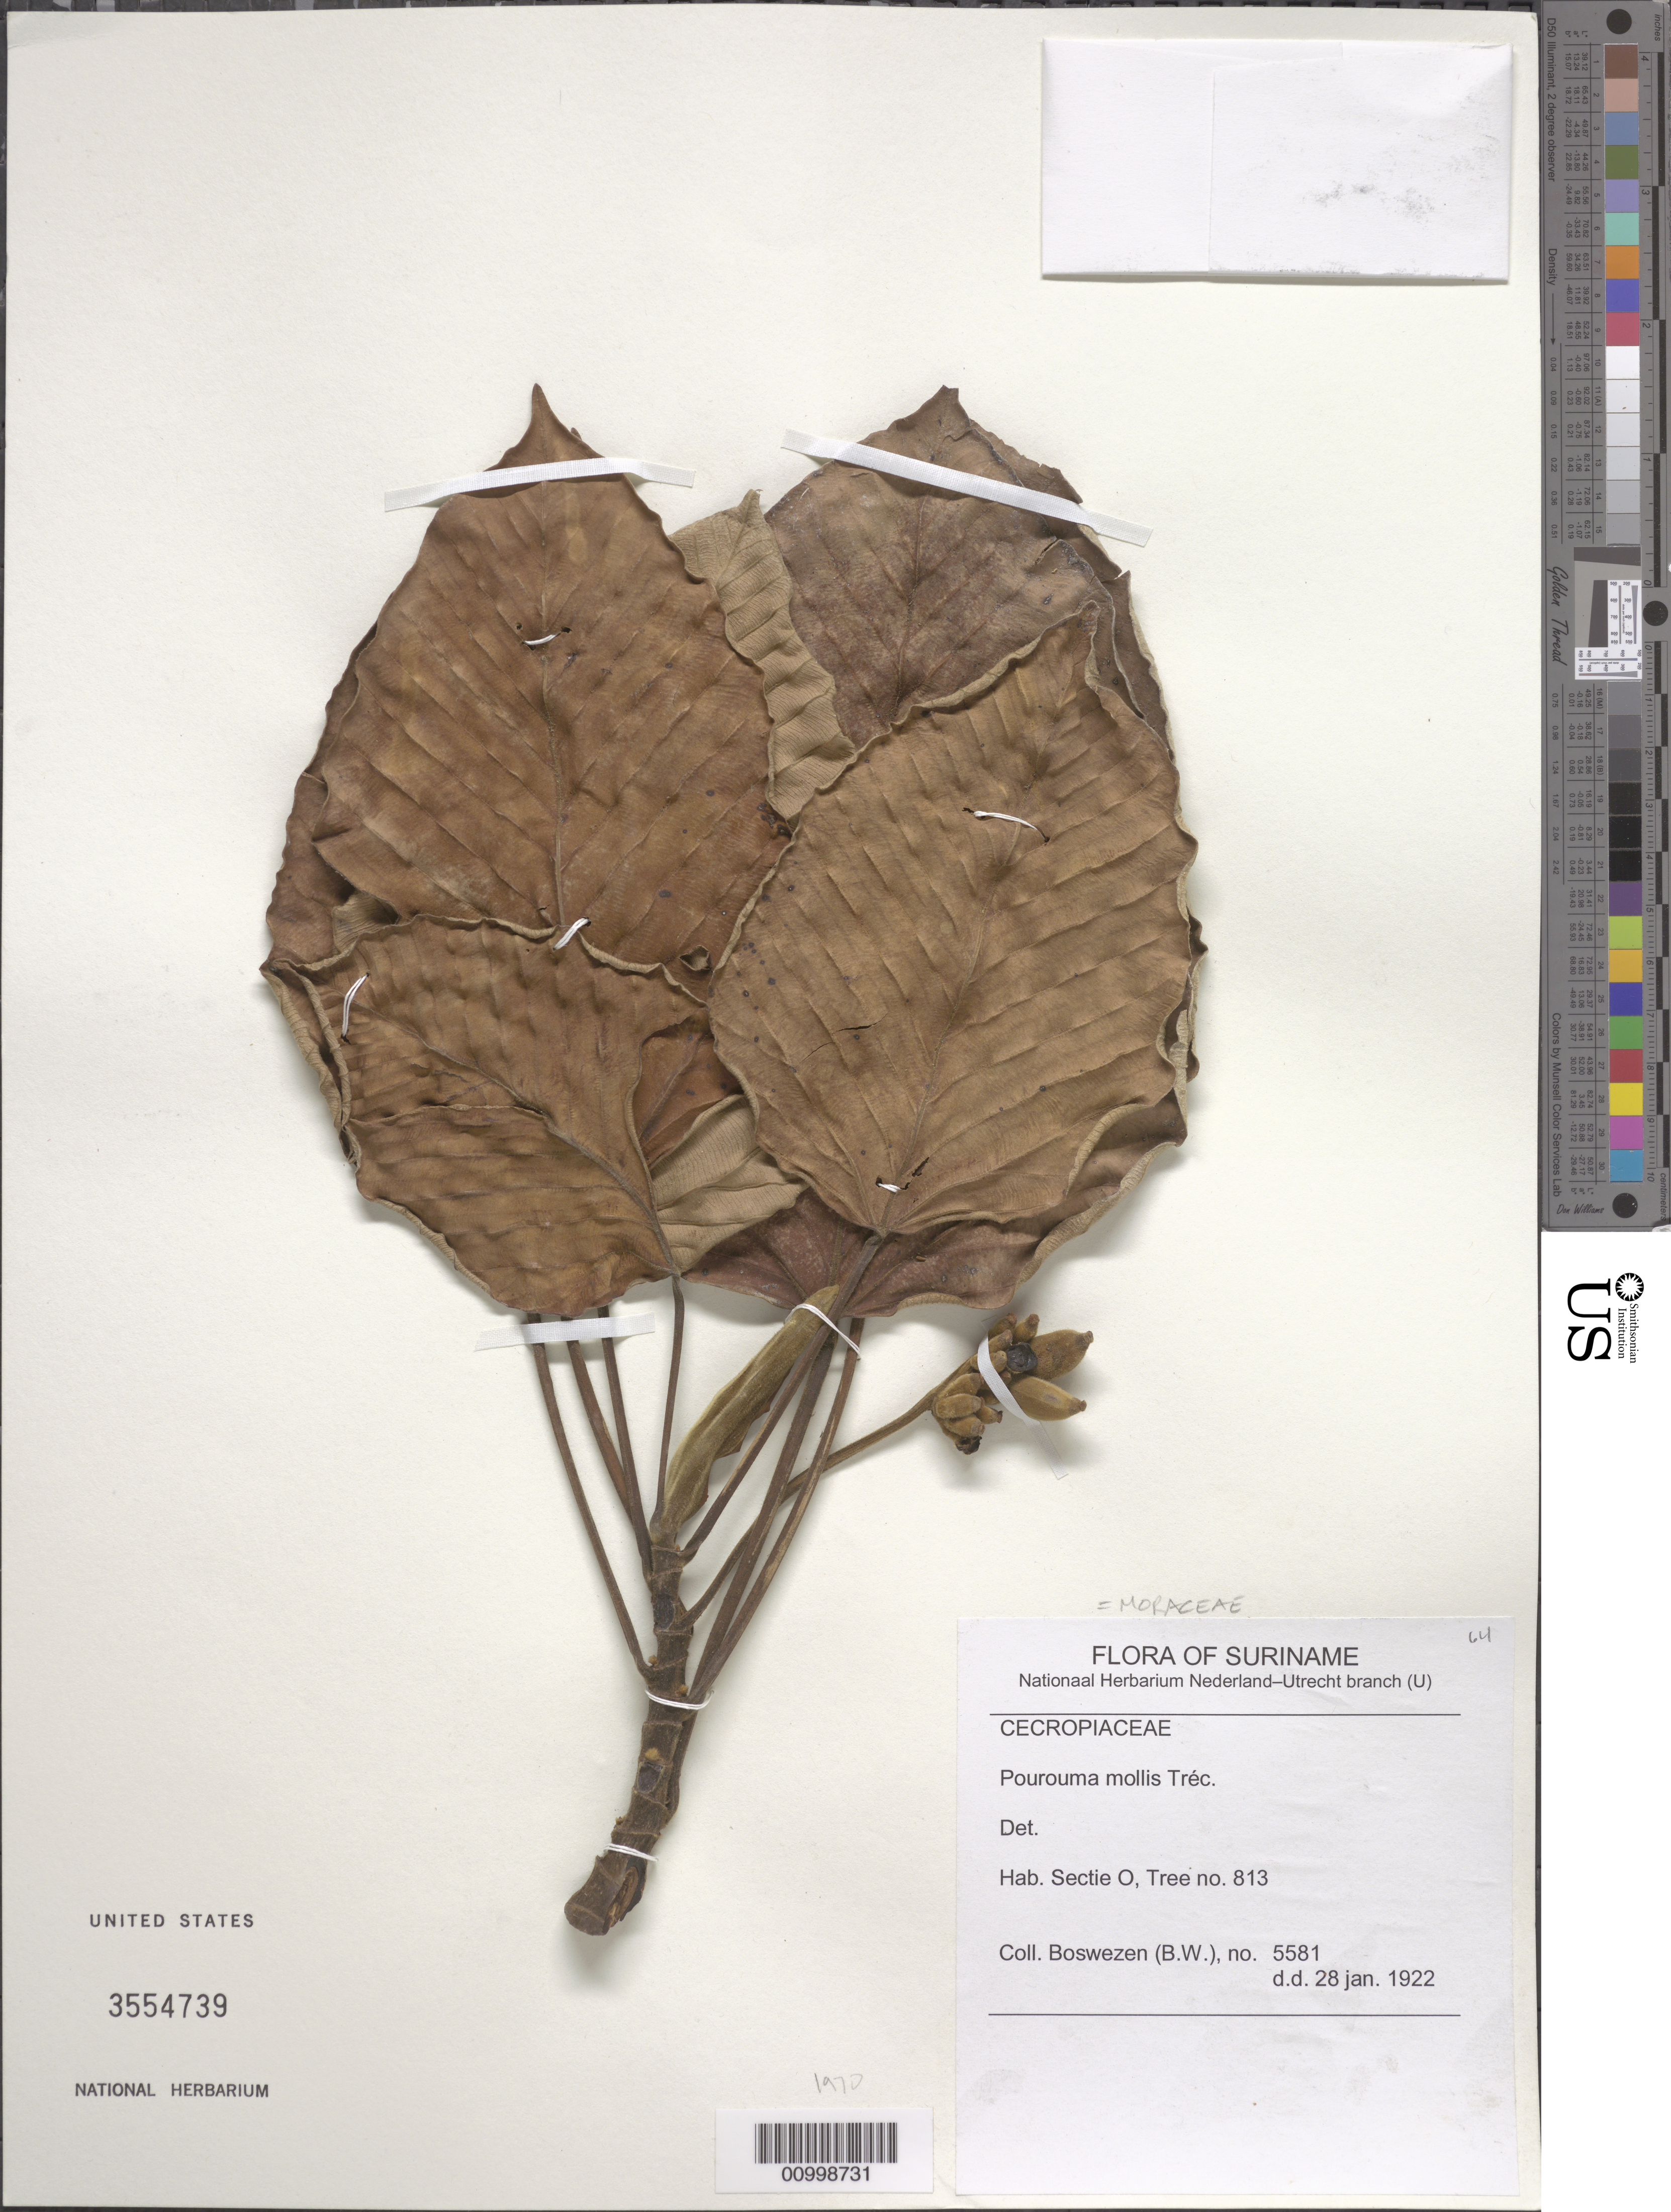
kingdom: Plantae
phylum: Tracheophyta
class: Magnoliopsida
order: Rosales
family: Urticaceae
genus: Pourouma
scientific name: Pourouma mollis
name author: Trécul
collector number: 5581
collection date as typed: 28-Jan-22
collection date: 1922-01-28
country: Suriname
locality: Sectie O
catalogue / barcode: US 3554739